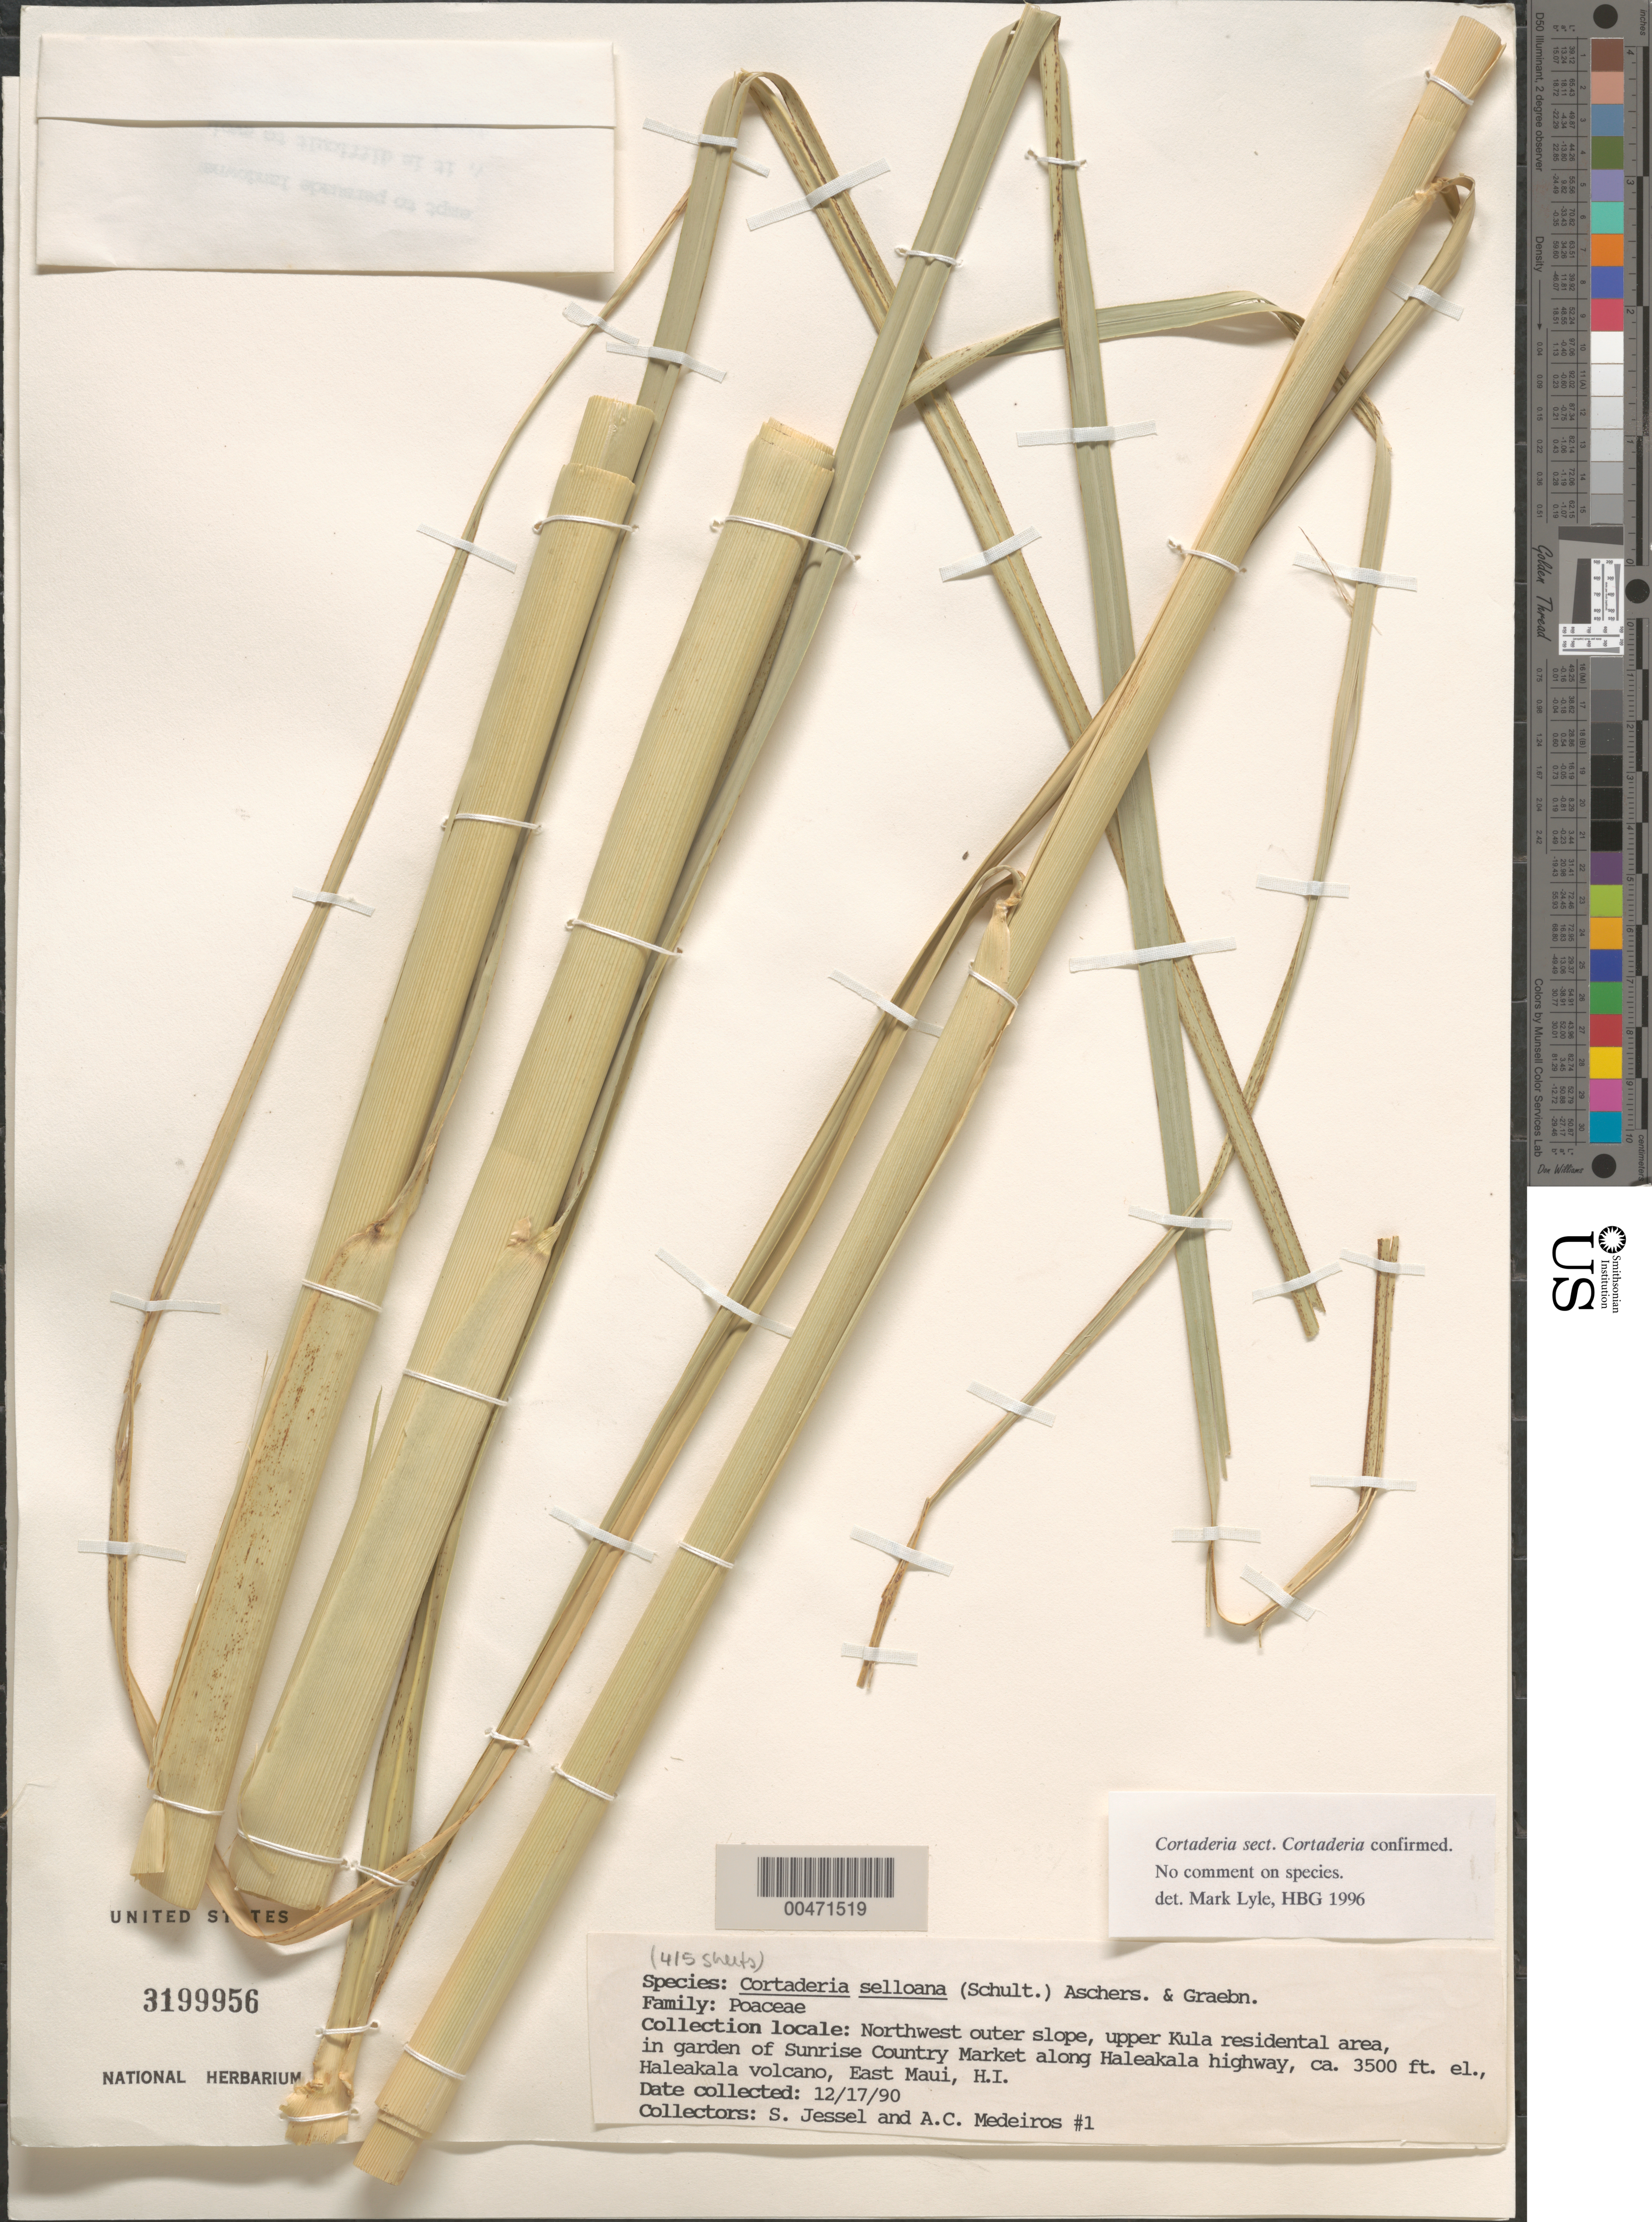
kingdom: Plantae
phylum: Tracheophyta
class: Liliopsida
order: Poales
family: Poaceae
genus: Cortaderia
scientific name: Cortaderia selloana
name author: (Schult. & Schult. f.) Asch. & Graebn.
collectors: S. Jessel & A. Medeiros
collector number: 1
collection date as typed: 17 Dec 1990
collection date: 1990-12-17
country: United States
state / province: Hawaii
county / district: Maui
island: Maui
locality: NW outer slope, upper Kula residential area, in garden of Sunrise Country Market along Haleakala hwy, Haleakala Volcano, E Maui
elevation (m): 1067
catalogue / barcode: US 3199956